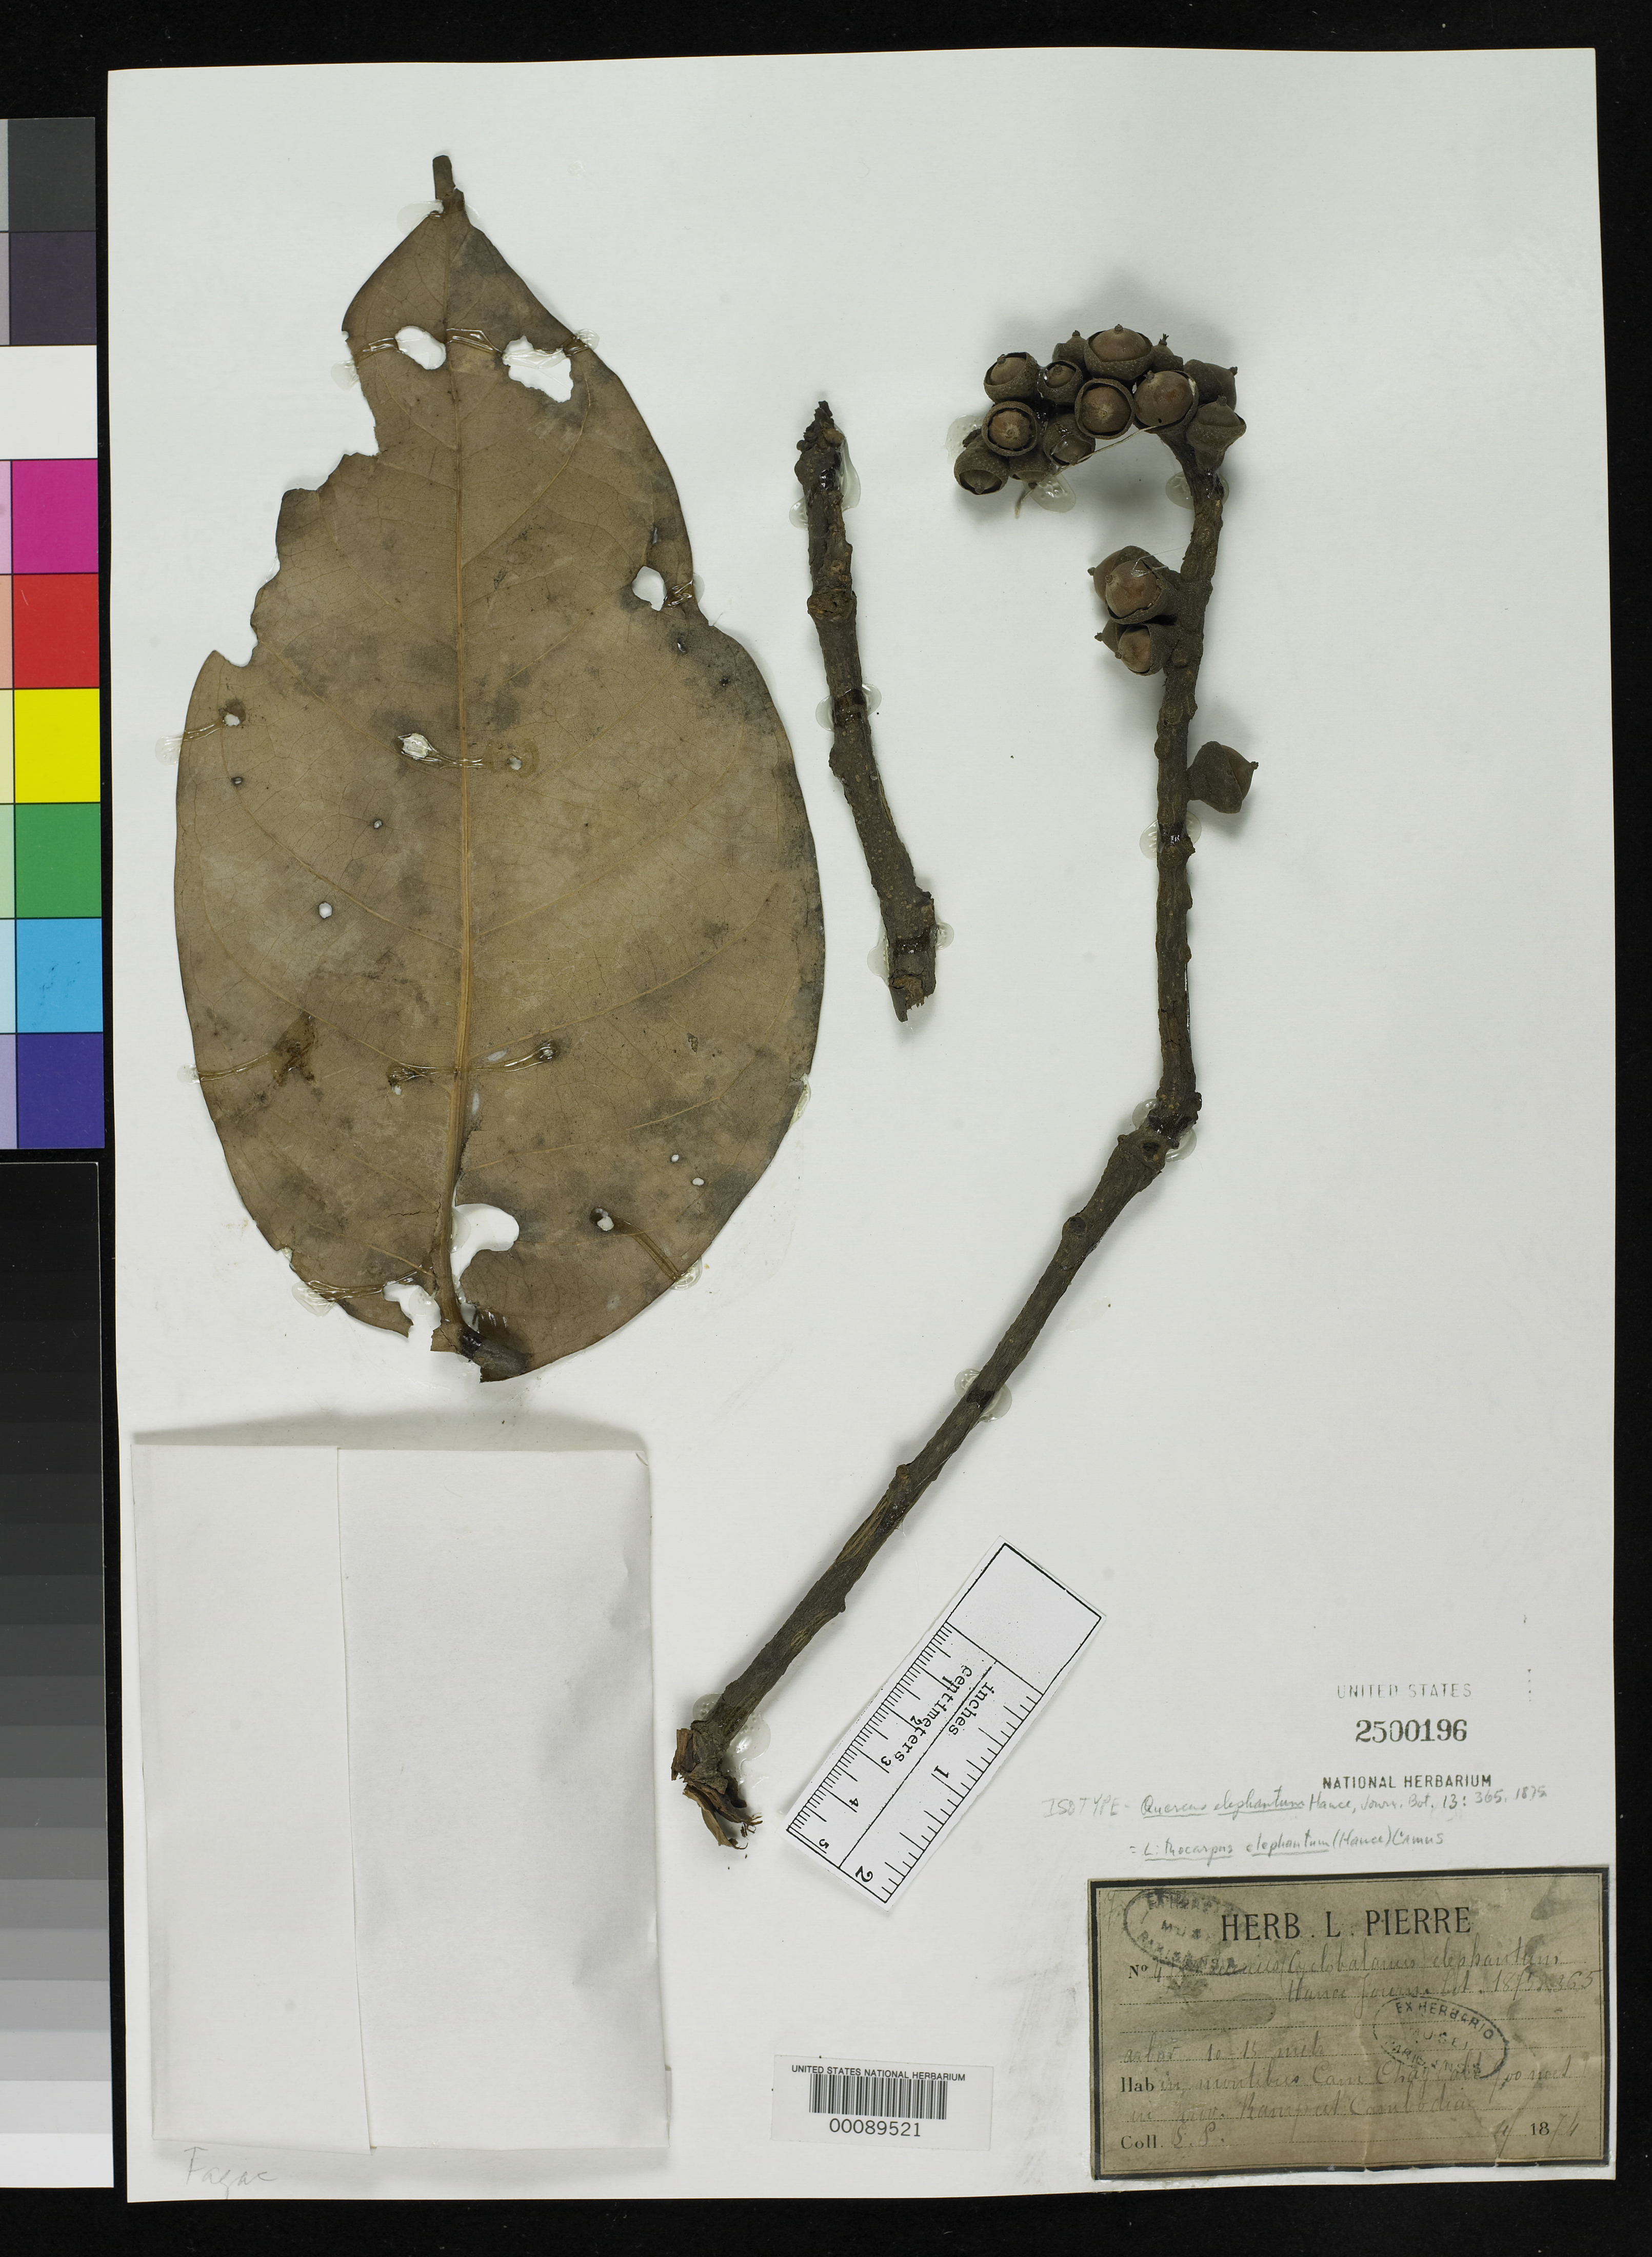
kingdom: Plantae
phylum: Tracheophyta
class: Magnoliopsida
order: Fagales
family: Fagaceae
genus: Quercus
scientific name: Quercus elephantum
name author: Hance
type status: Isotype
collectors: J. Pierre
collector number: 4985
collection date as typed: Apr 1874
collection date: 1874-04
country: Cambodia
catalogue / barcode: US 2500196